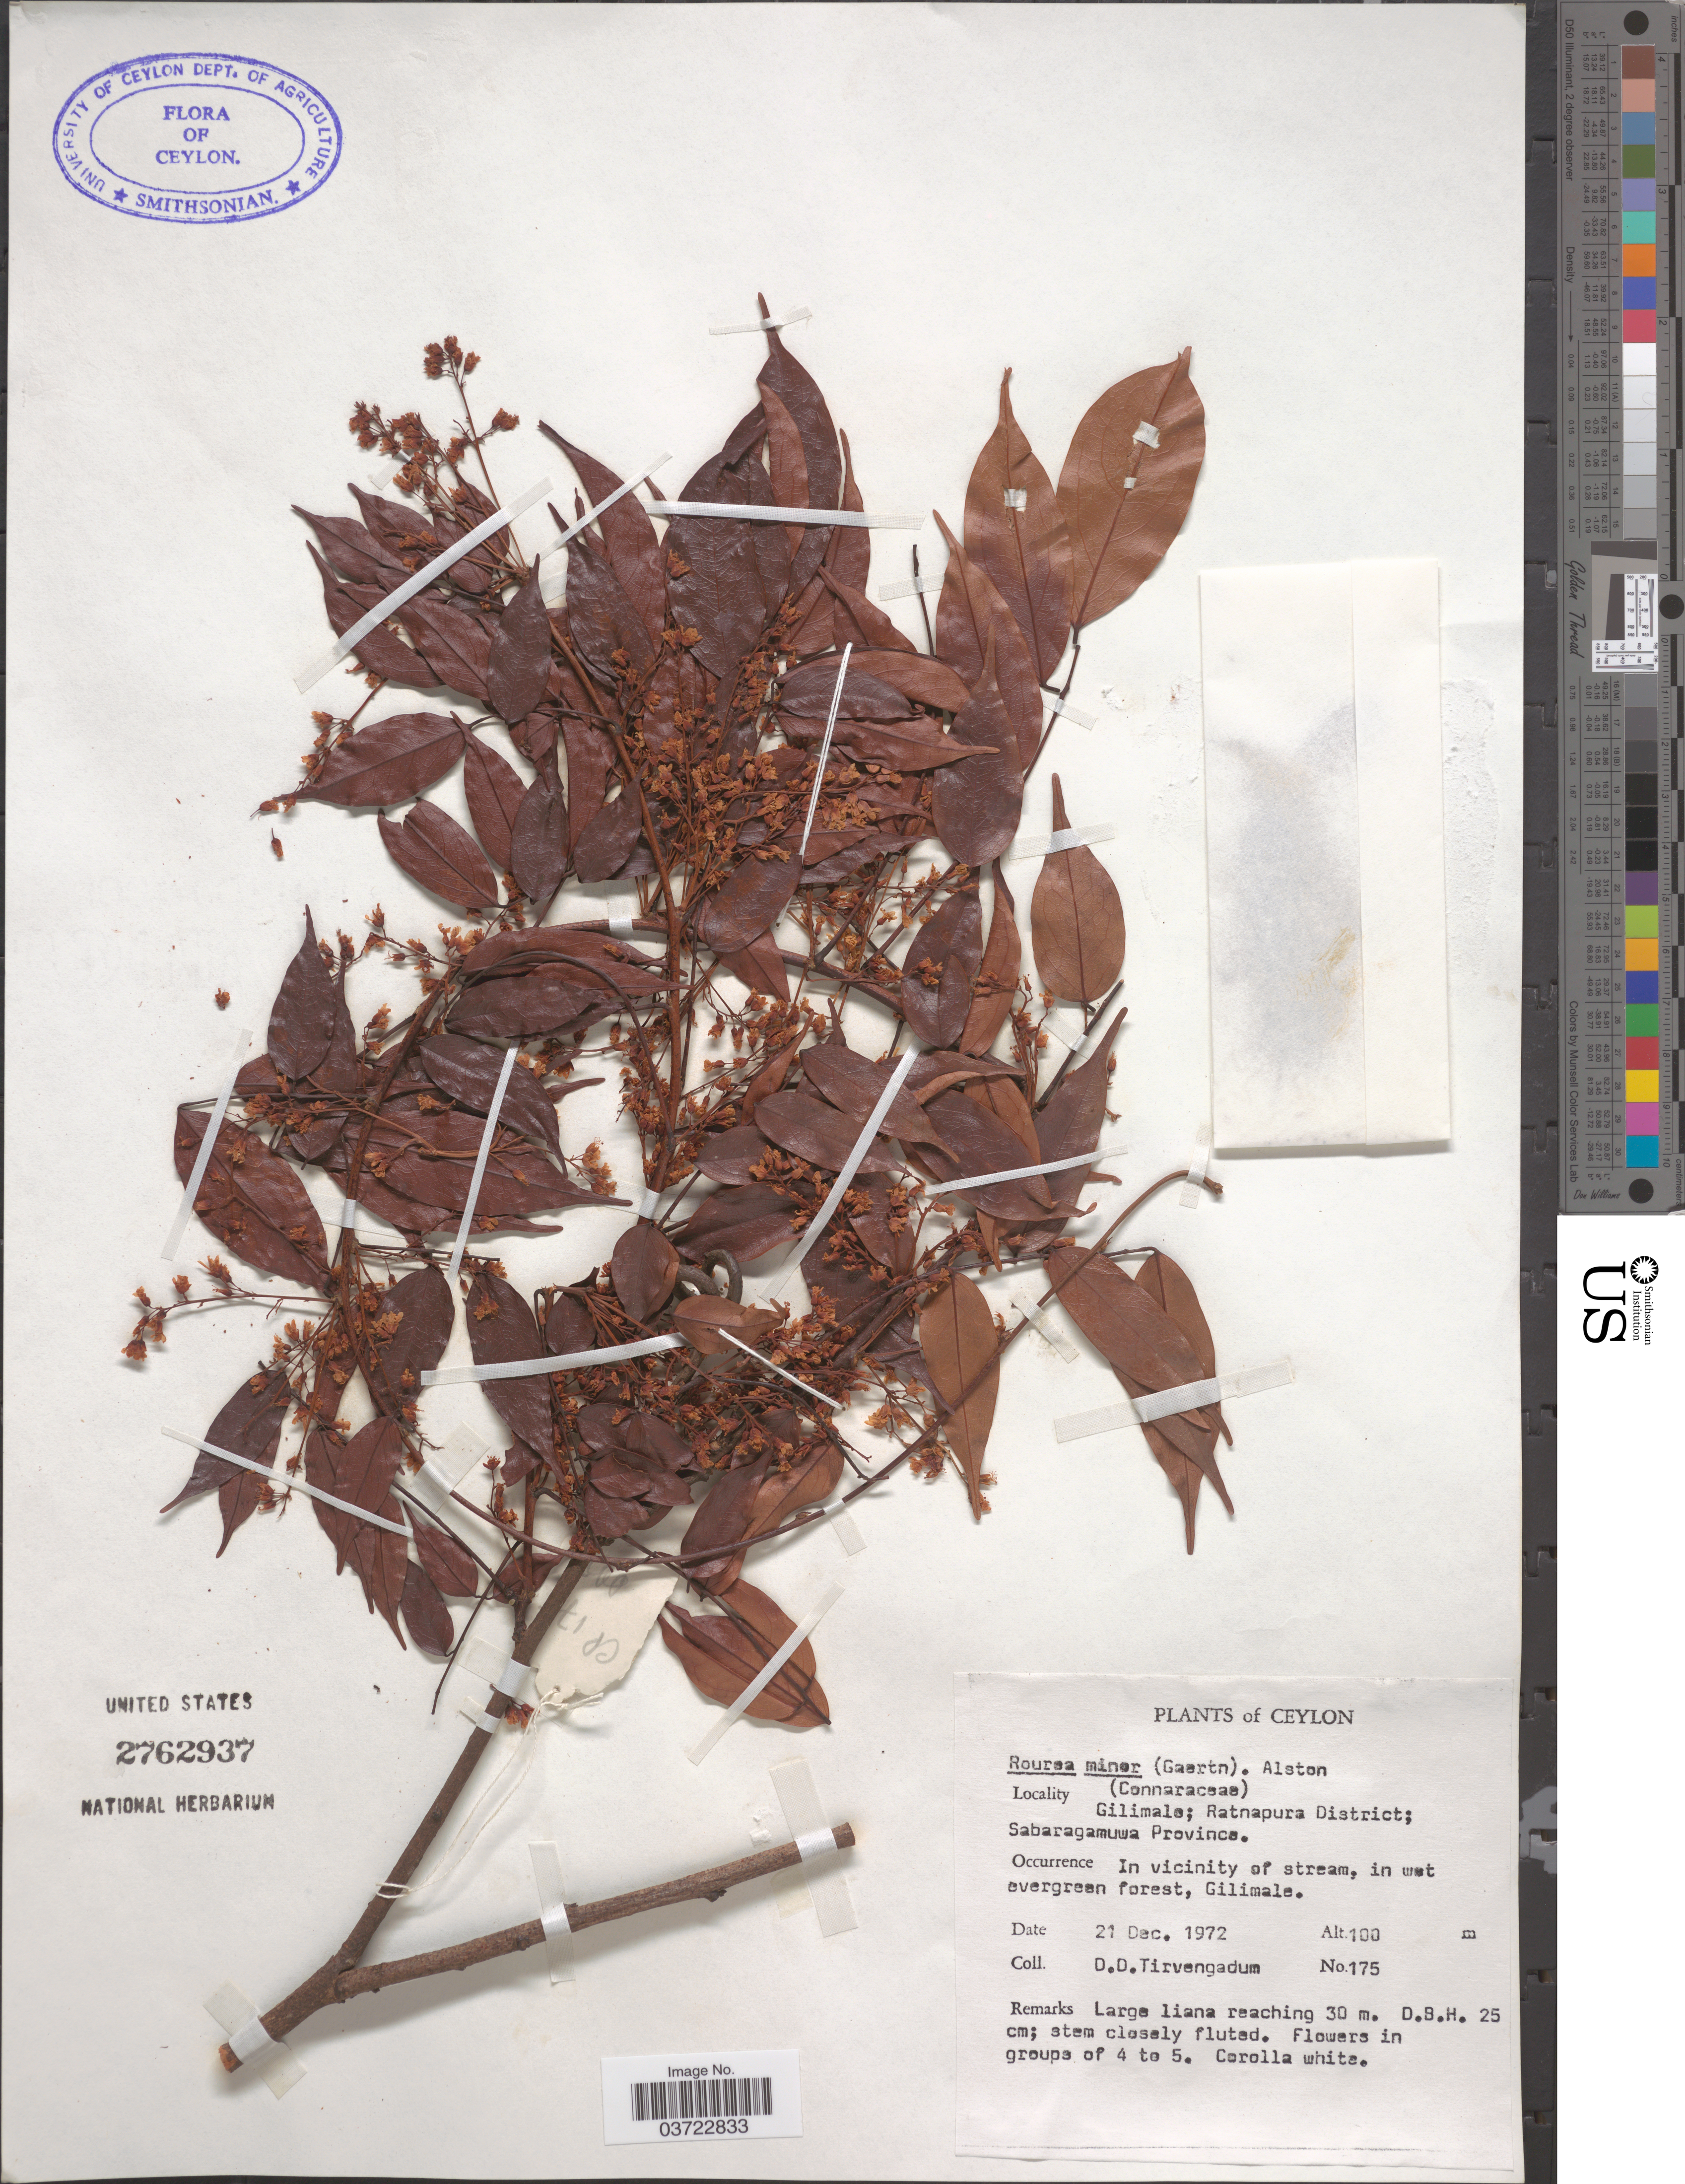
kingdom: Plantae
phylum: Tracheophyta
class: Magnoliopsida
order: Oxalidales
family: Connaraceae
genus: Rourea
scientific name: Rourea minor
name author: (Gaertn.) Leenh.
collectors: D. Tirvengadum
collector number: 175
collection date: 1972-12-21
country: Sri Lanka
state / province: Sabaragamuwa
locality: Ceylon. Gilimale; Ratnapura District. In vicinity of stream.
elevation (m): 100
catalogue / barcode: US 2762937